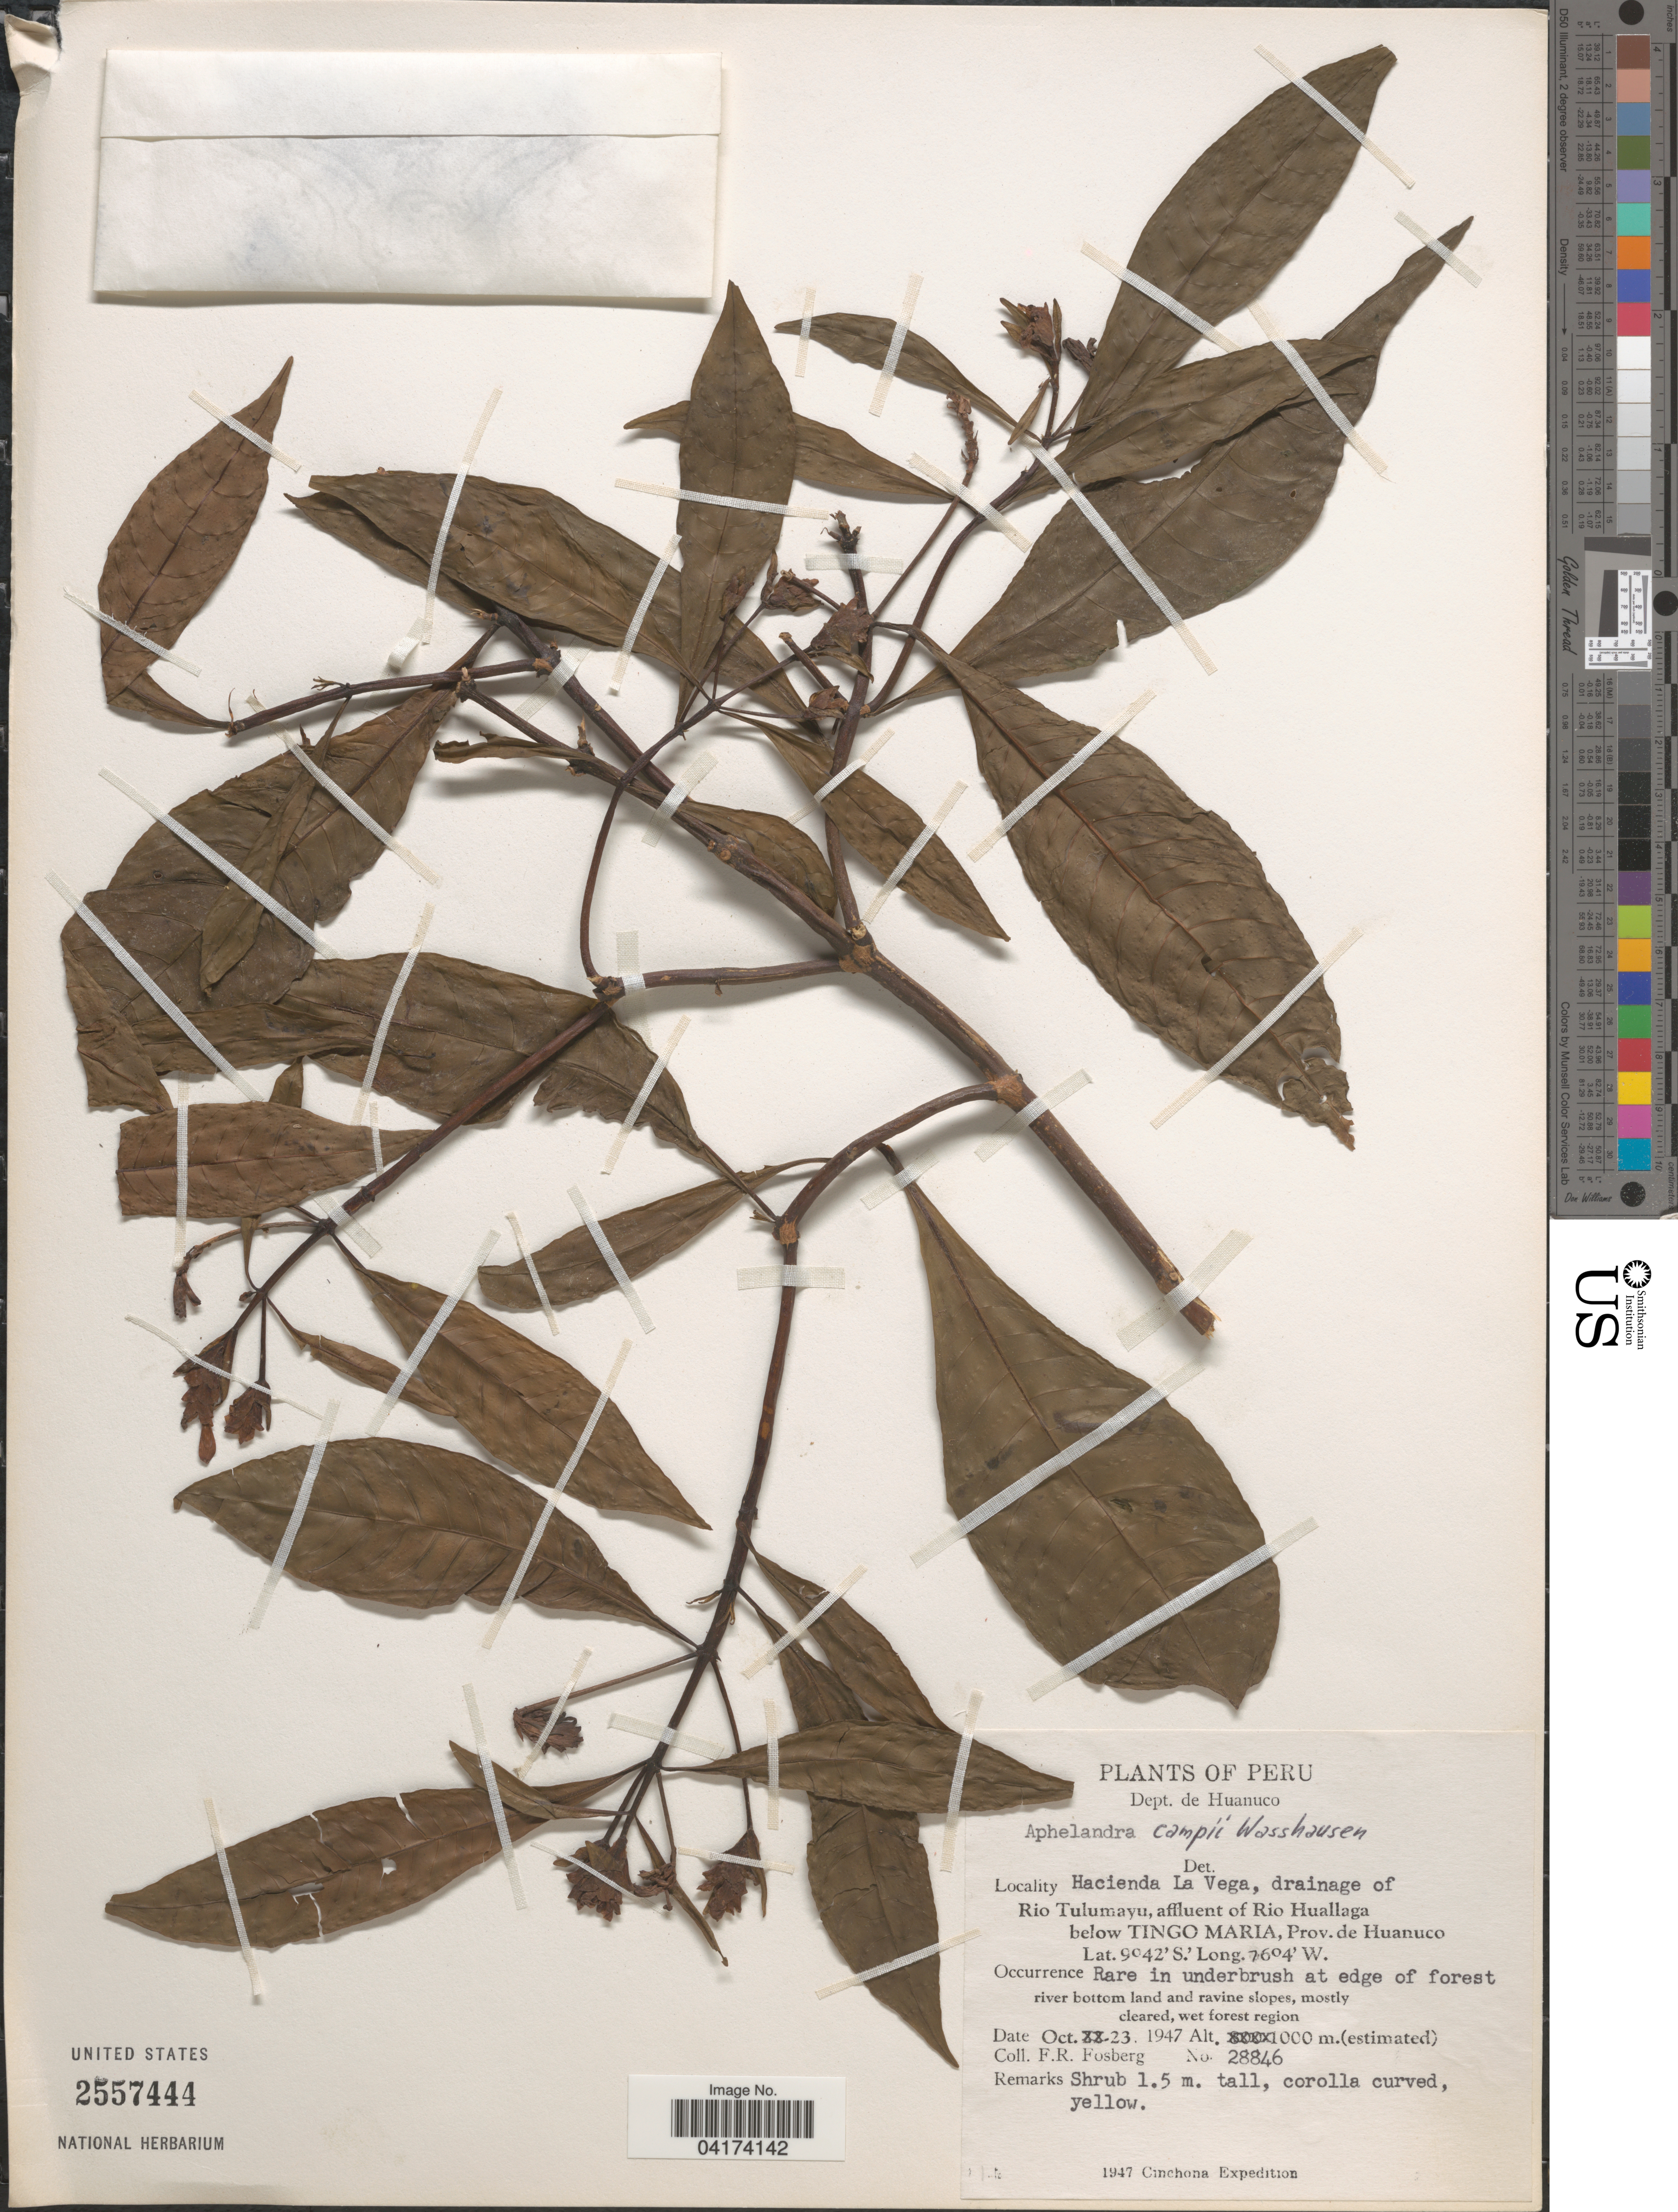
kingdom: Plantae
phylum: Tracheophyta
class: Magnoliopsida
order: Lamiales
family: Acanthaceae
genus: Aphelandra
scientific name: Aphelandra campii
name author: Wassh.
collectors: F. R. Fosberg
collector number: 28846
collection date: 1947-10-23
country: Peru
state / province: Huanuco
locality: Dept. de Huanuco. Hacienda La Vega, drainage of Rio Tulumayu, affluent of Rio Huallaga below Tingo Maria.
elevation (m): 1000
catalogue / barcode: US 2557444